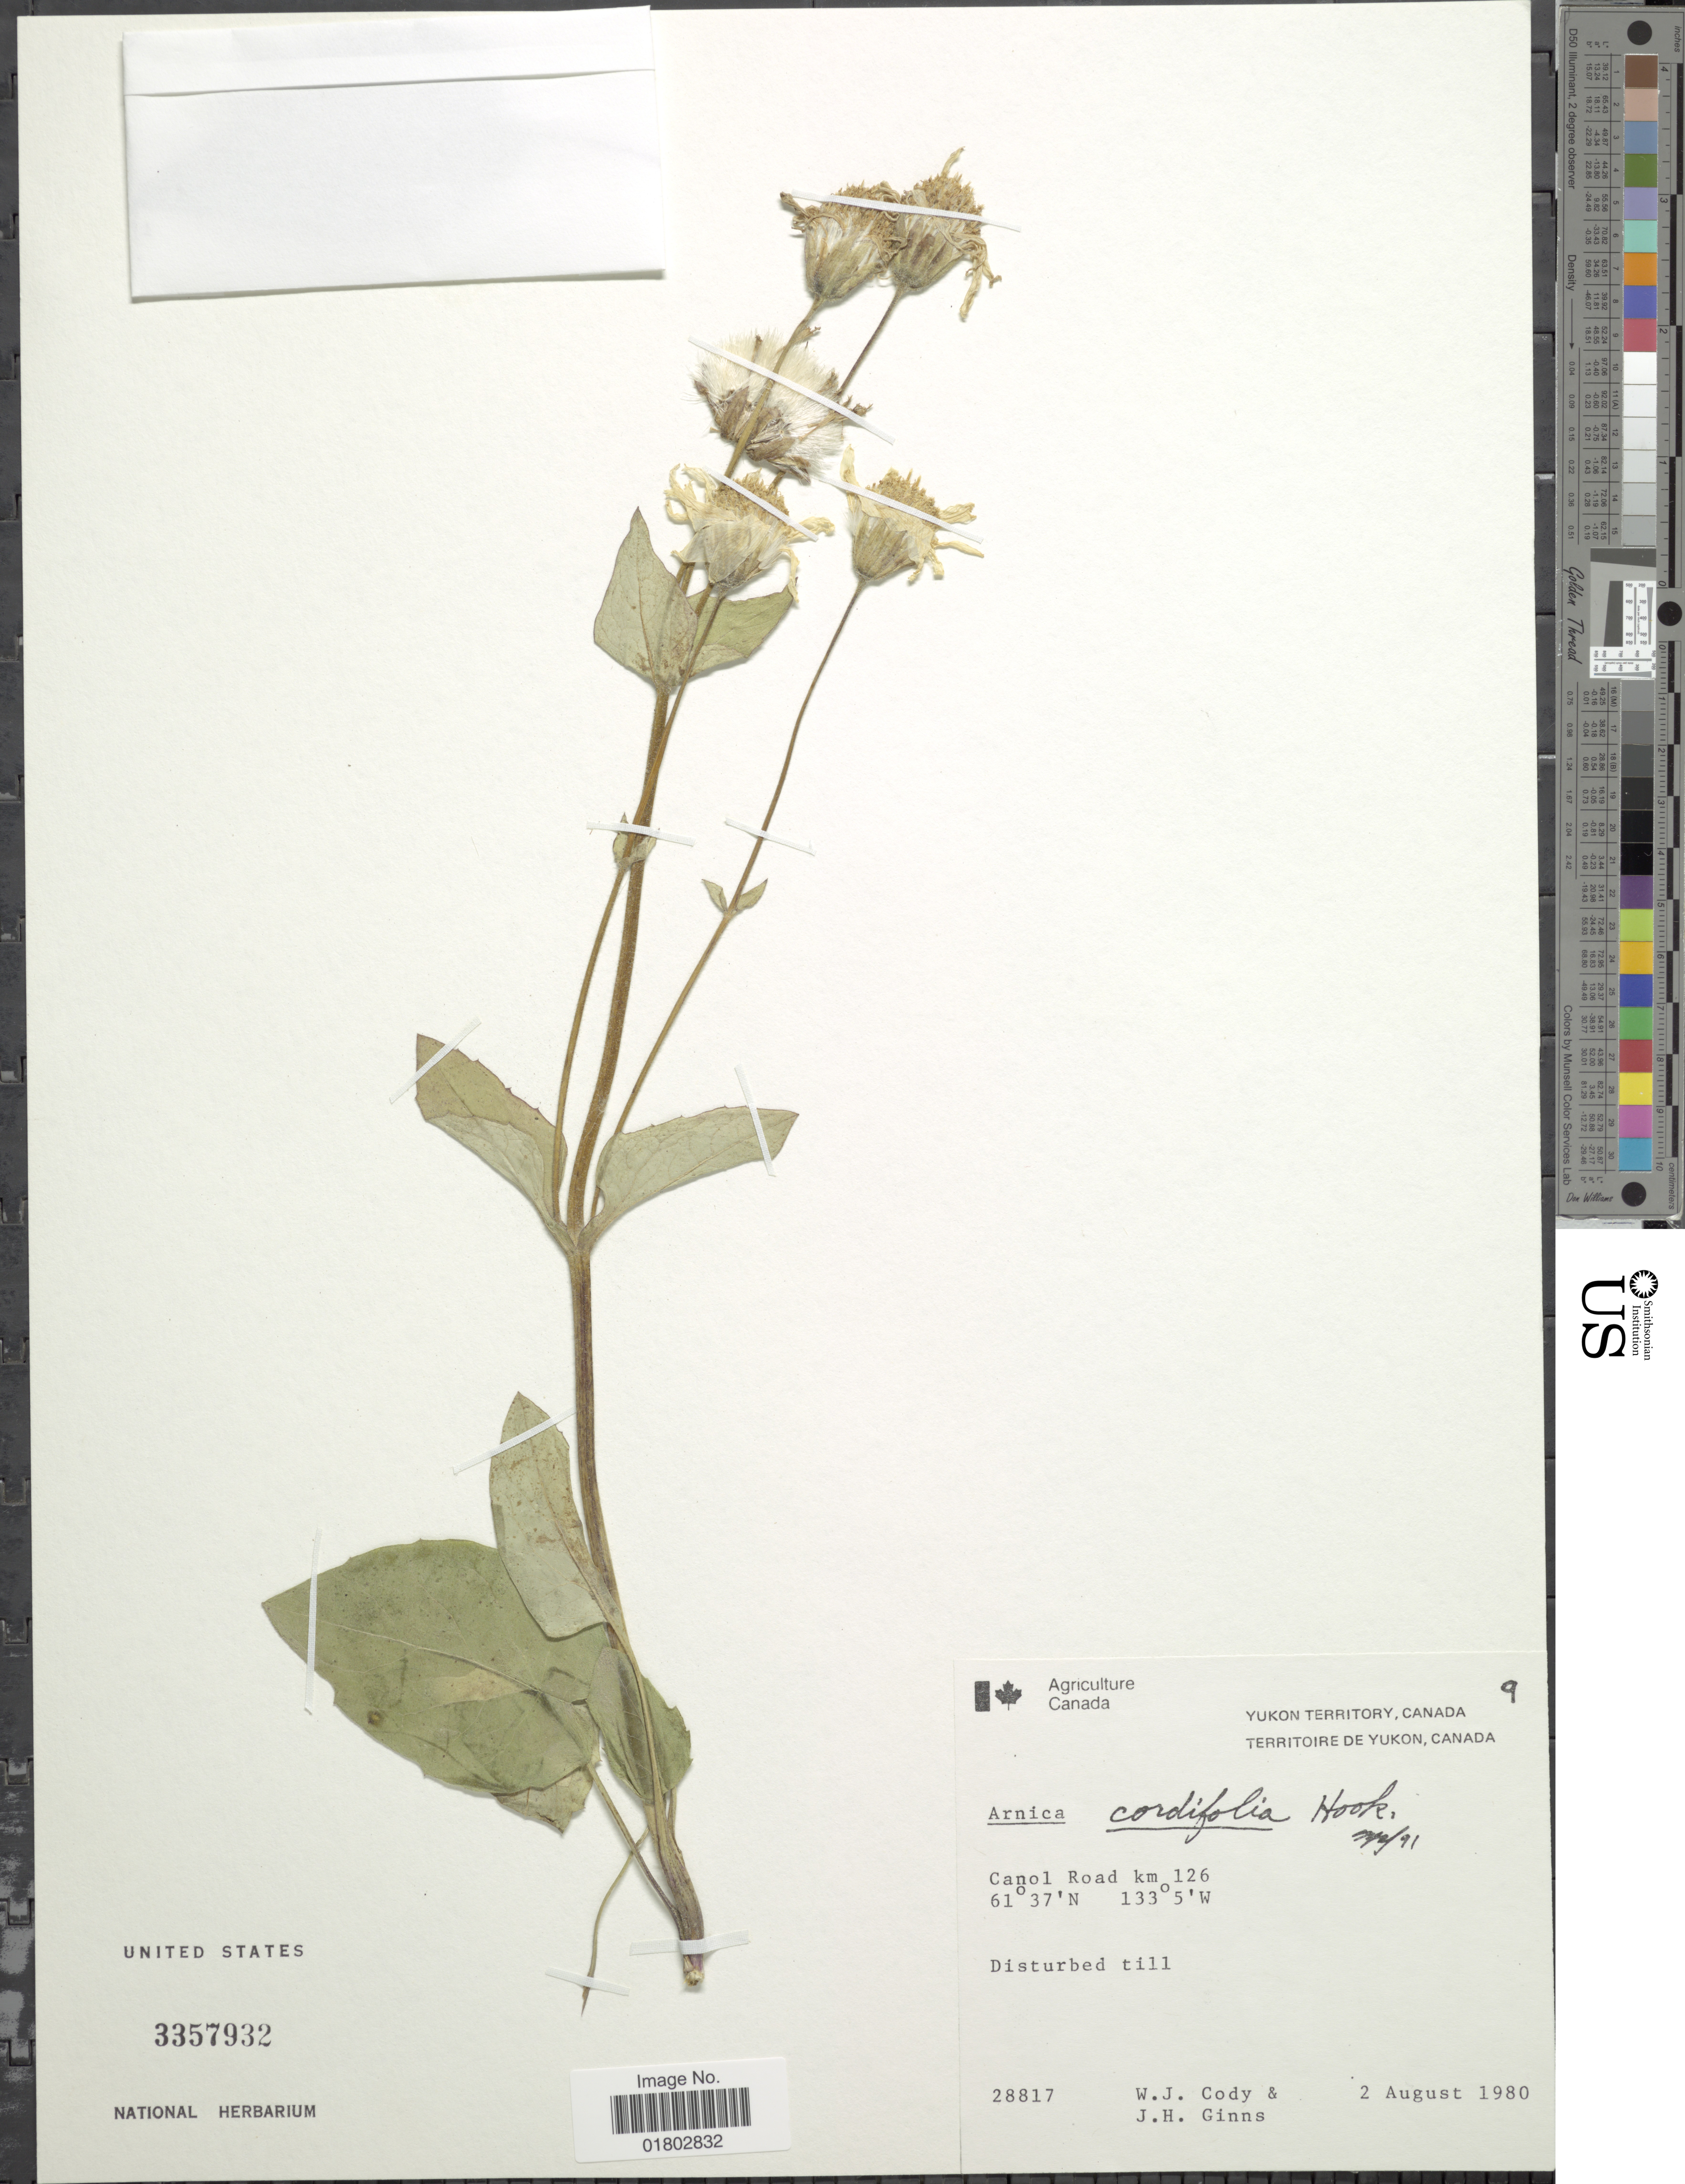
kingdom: Plantae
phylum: Tracheophyta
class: Magnoliopsida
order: Asterales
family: Asteraceae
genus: Arnica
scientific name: Arnica cordifolia subsp. genuina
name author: Maguire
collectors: W. Cody & J. Ginns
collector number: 28817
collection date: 1980-08-02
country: Canada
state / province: Yukon Territory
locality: Canol Road km 126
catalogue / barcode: US 3357932